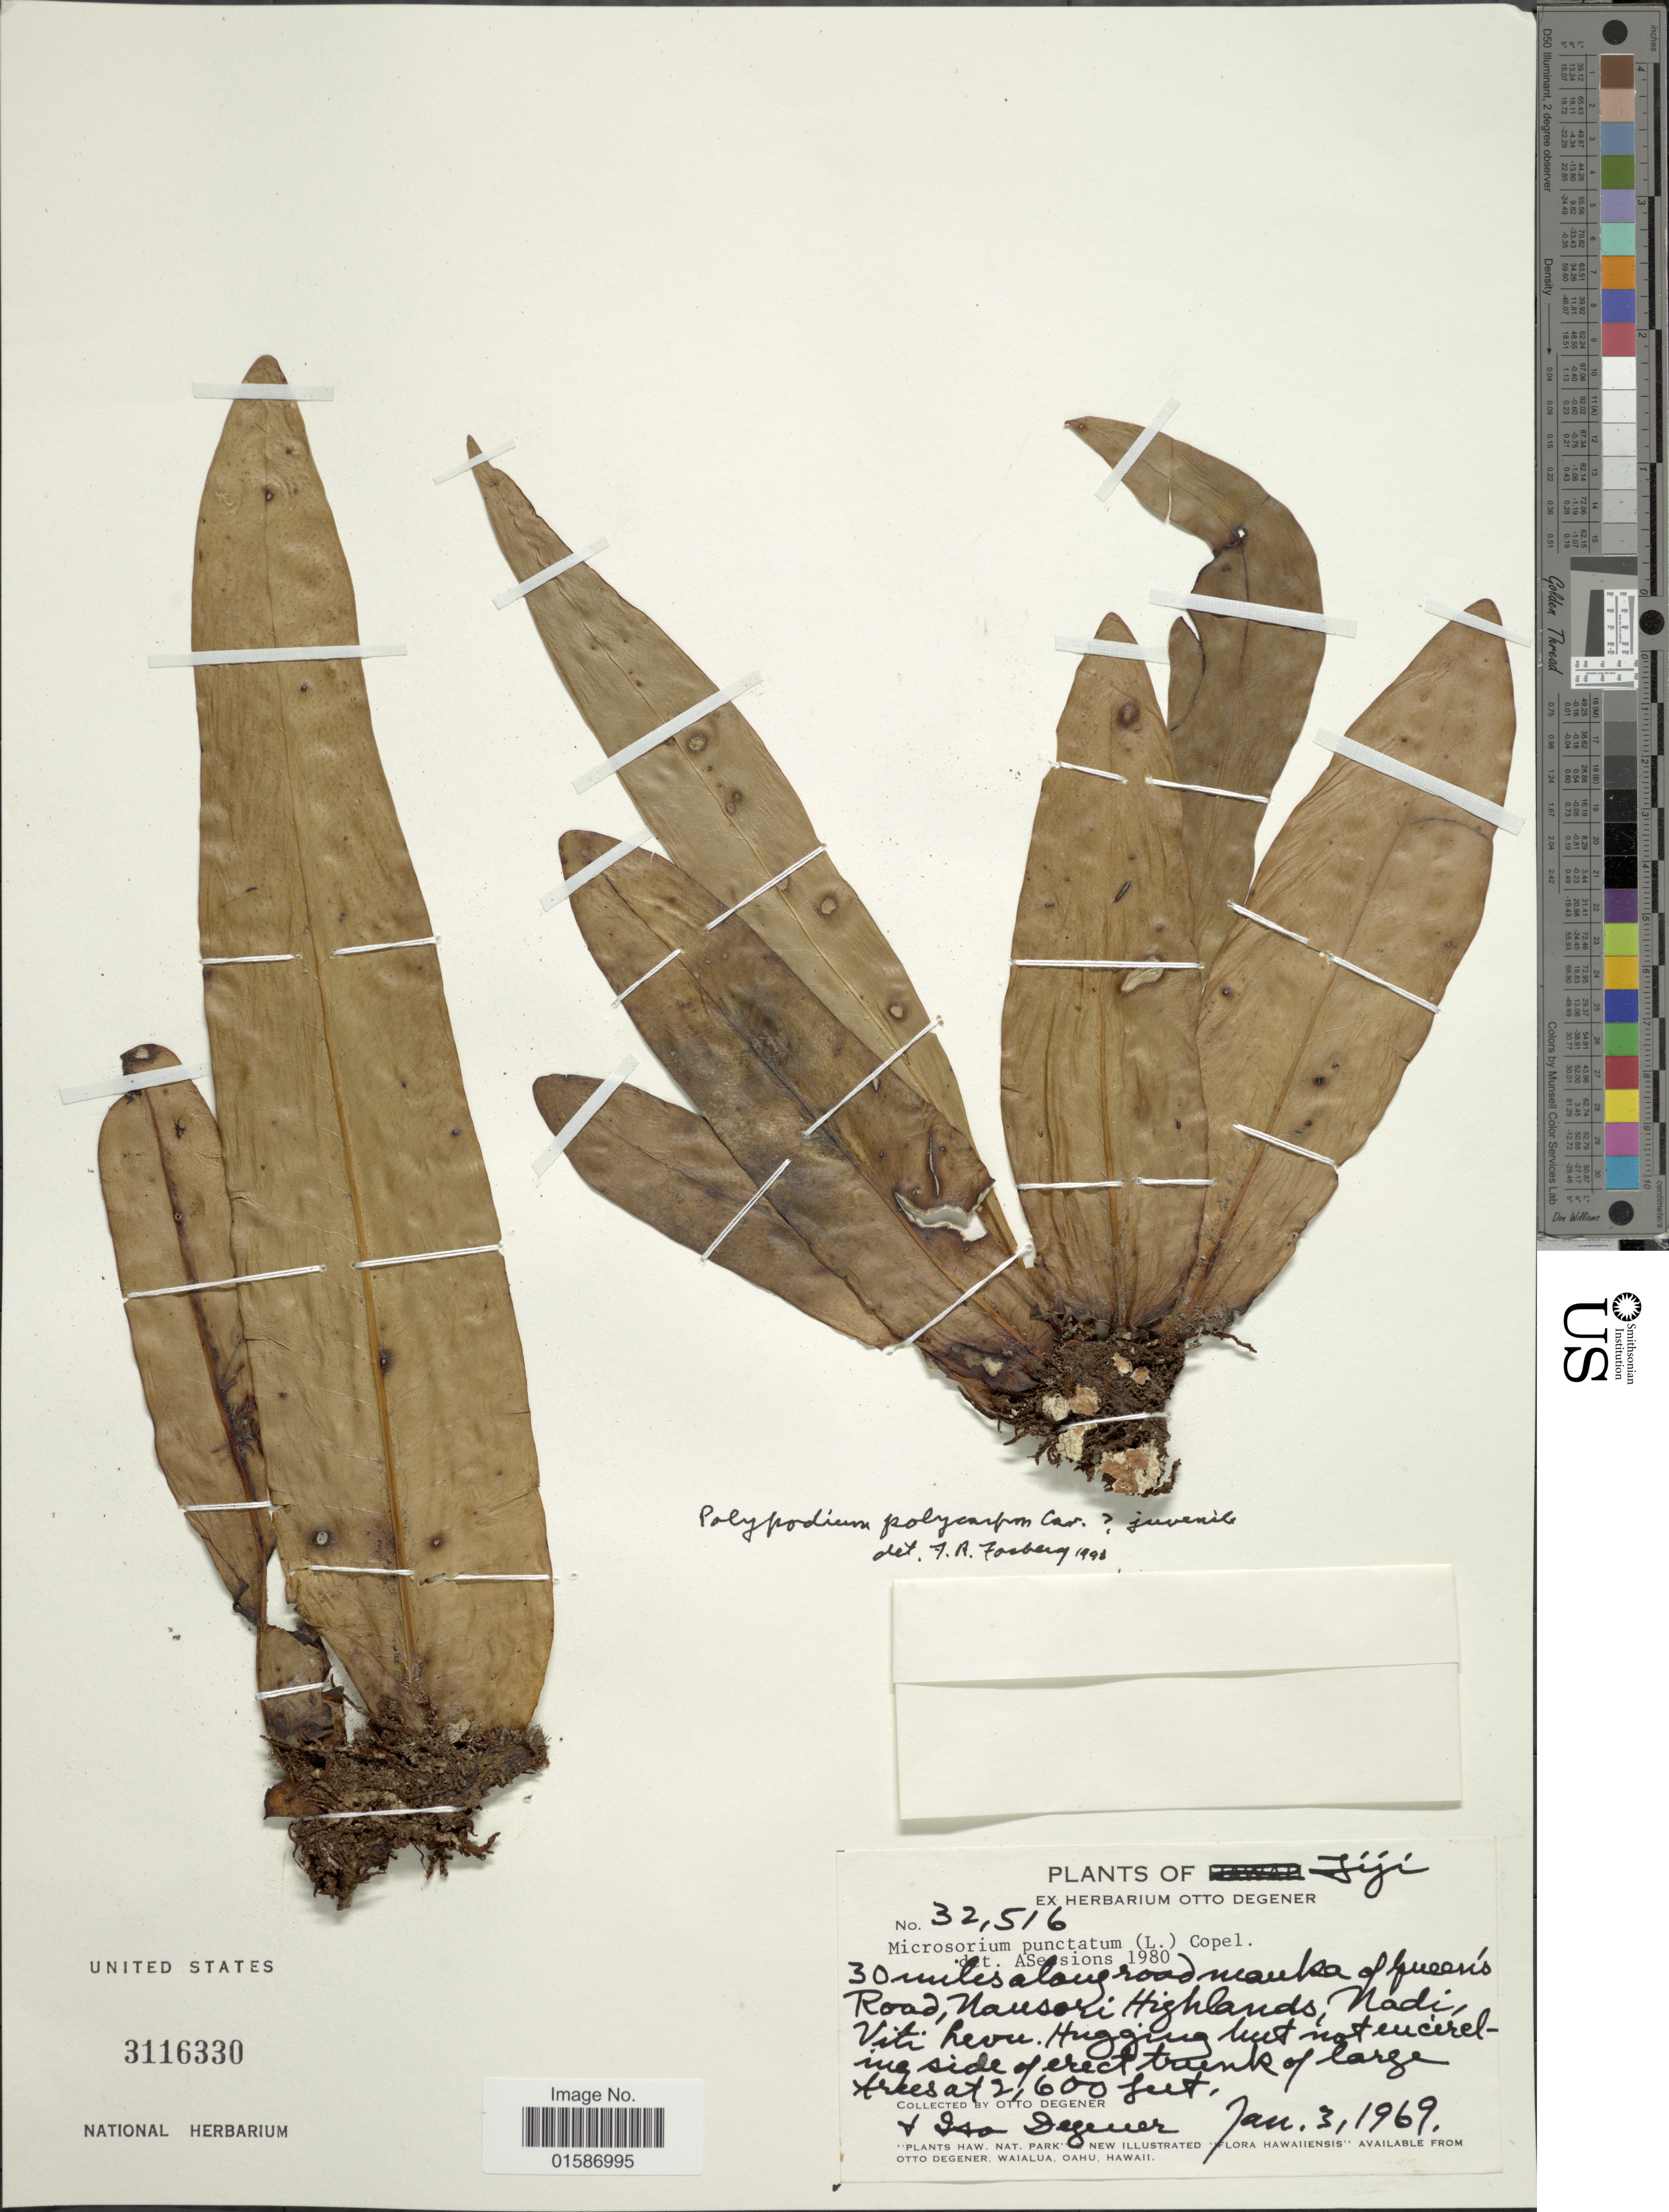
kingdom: Plantae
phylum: Tracheophyta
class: Polypodiopsida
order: Polypodiales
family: Polypodiaceae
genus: Microsorum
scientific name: Microsorum punctatum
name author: (L.) Copel.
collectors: O. Degener & I. Degener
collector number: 32516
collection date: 1969-01-03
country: Fiji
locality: Road mausori Highlands, Nadi, Viti Levu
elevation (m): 792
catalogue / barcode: US 3116330